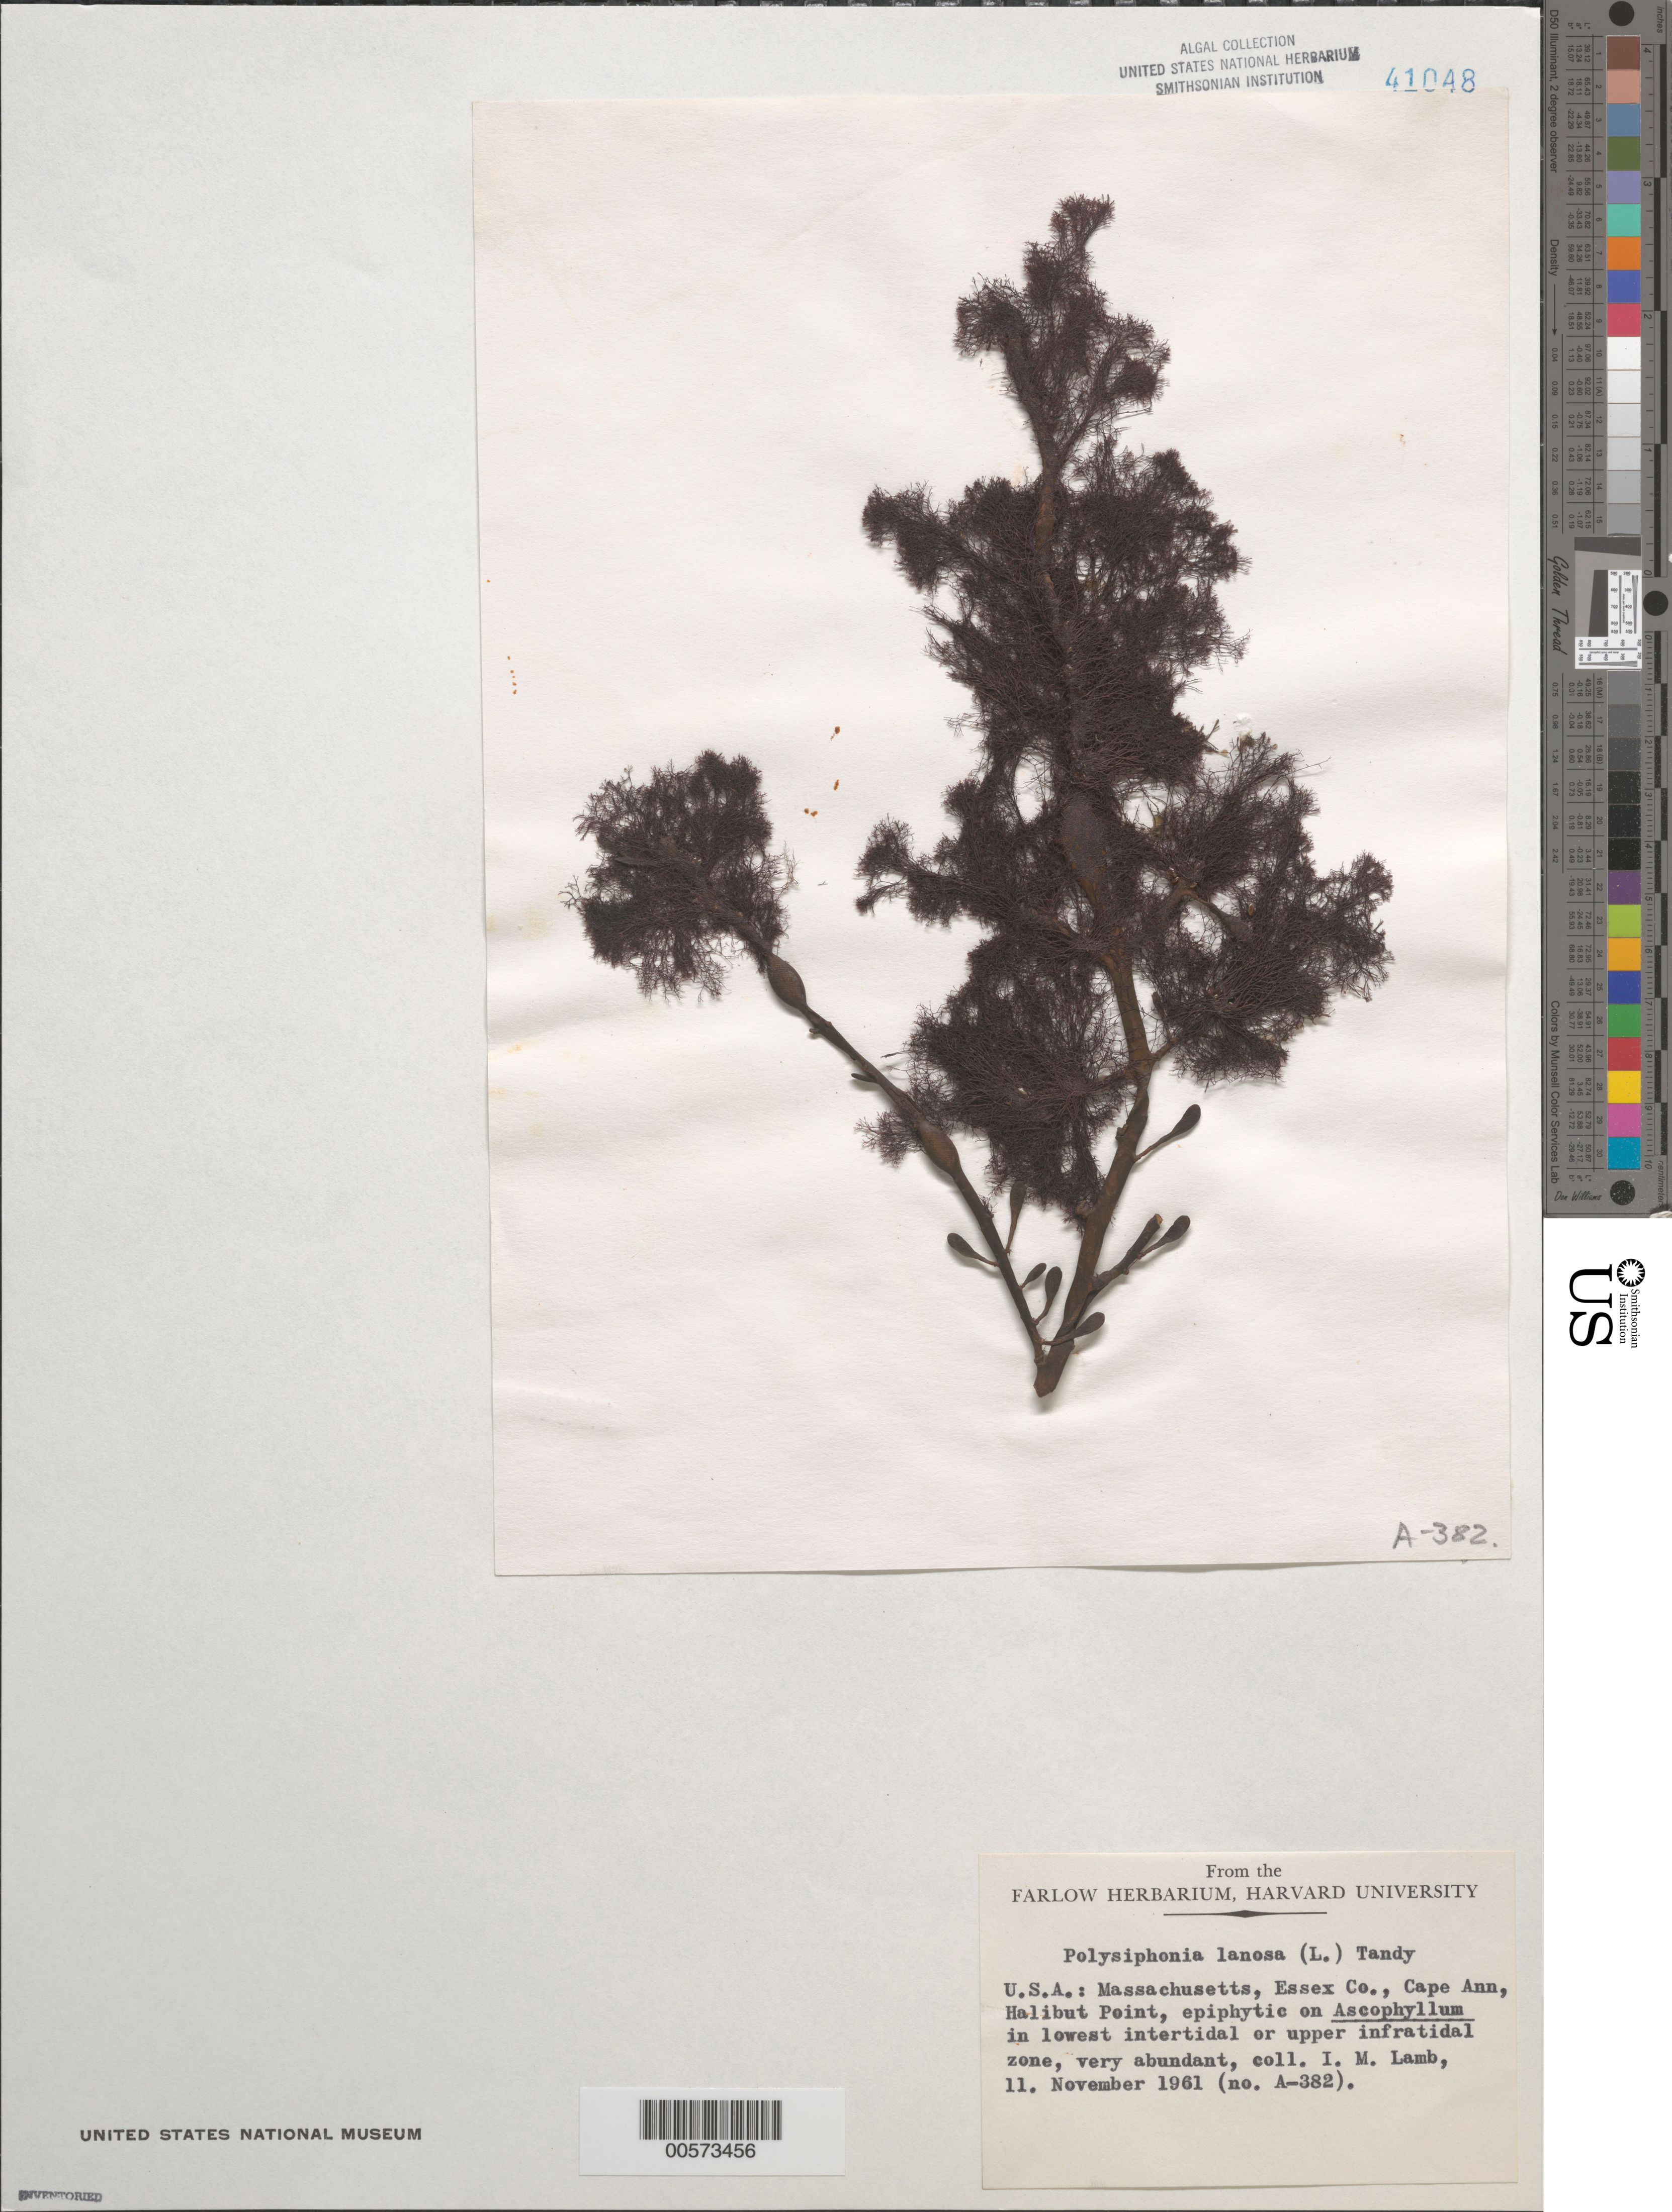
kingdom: Plantae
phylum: Rhodophyta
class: Florideophyceae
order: Ceramiales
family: Rhodomelaceae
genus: Vertebrata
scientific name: Vertebrata lanosa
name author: (L.) T.A. Chr.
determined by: Algae name updating Project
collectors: I. M. Lamb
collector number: A-382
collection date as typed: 11 Nov 1961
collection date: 1961-11-11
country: United States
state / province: Massachusetts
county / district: Essex County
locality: Halibut Point, Cape Ann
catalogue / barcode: US 41048